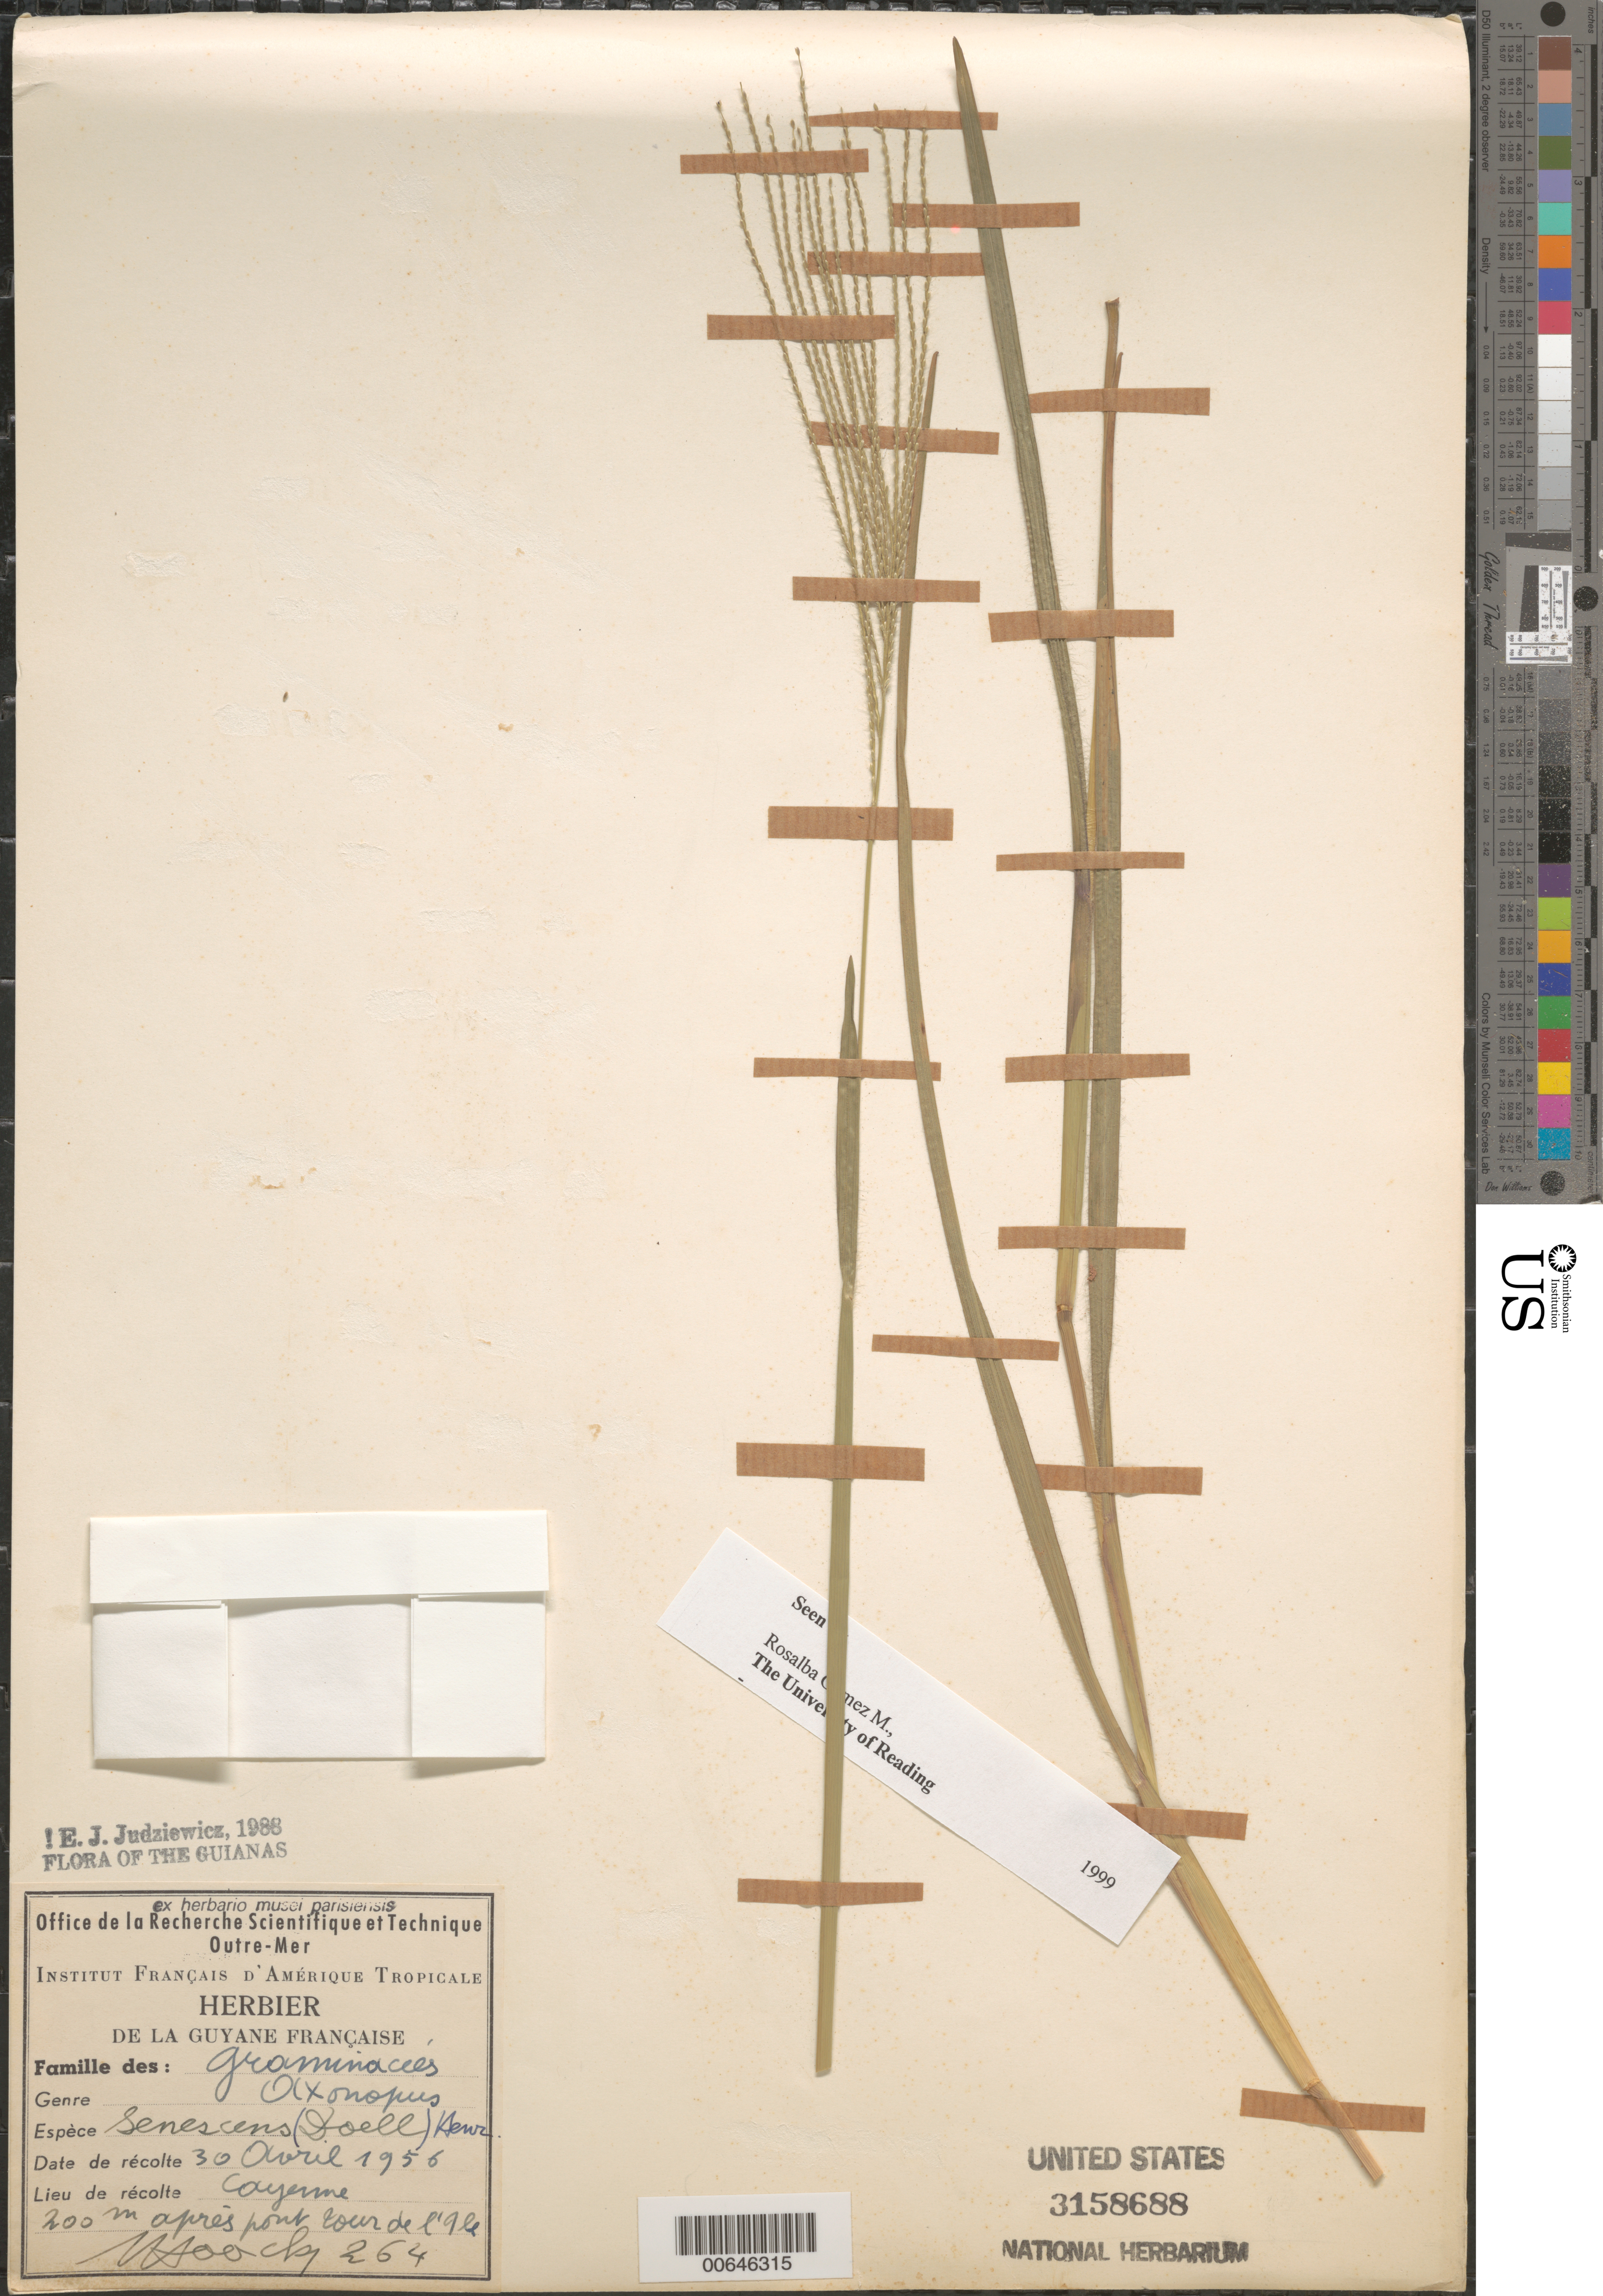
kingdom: Plantae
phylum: Tracheophyta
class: Liliopsida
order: Poales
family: Poaceae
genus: Axonopus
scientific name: Axonopus senescens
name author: (Döll) Henr.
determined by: Rosalba Gomez, M.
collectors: J. Hoock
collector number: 264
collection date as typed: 30-Apr-56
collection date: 1956-04-30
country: French Guiana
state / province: Cayenne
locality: Cayenne, 200 m aprés pont du tour de l'Ile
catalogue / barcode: US 3158688